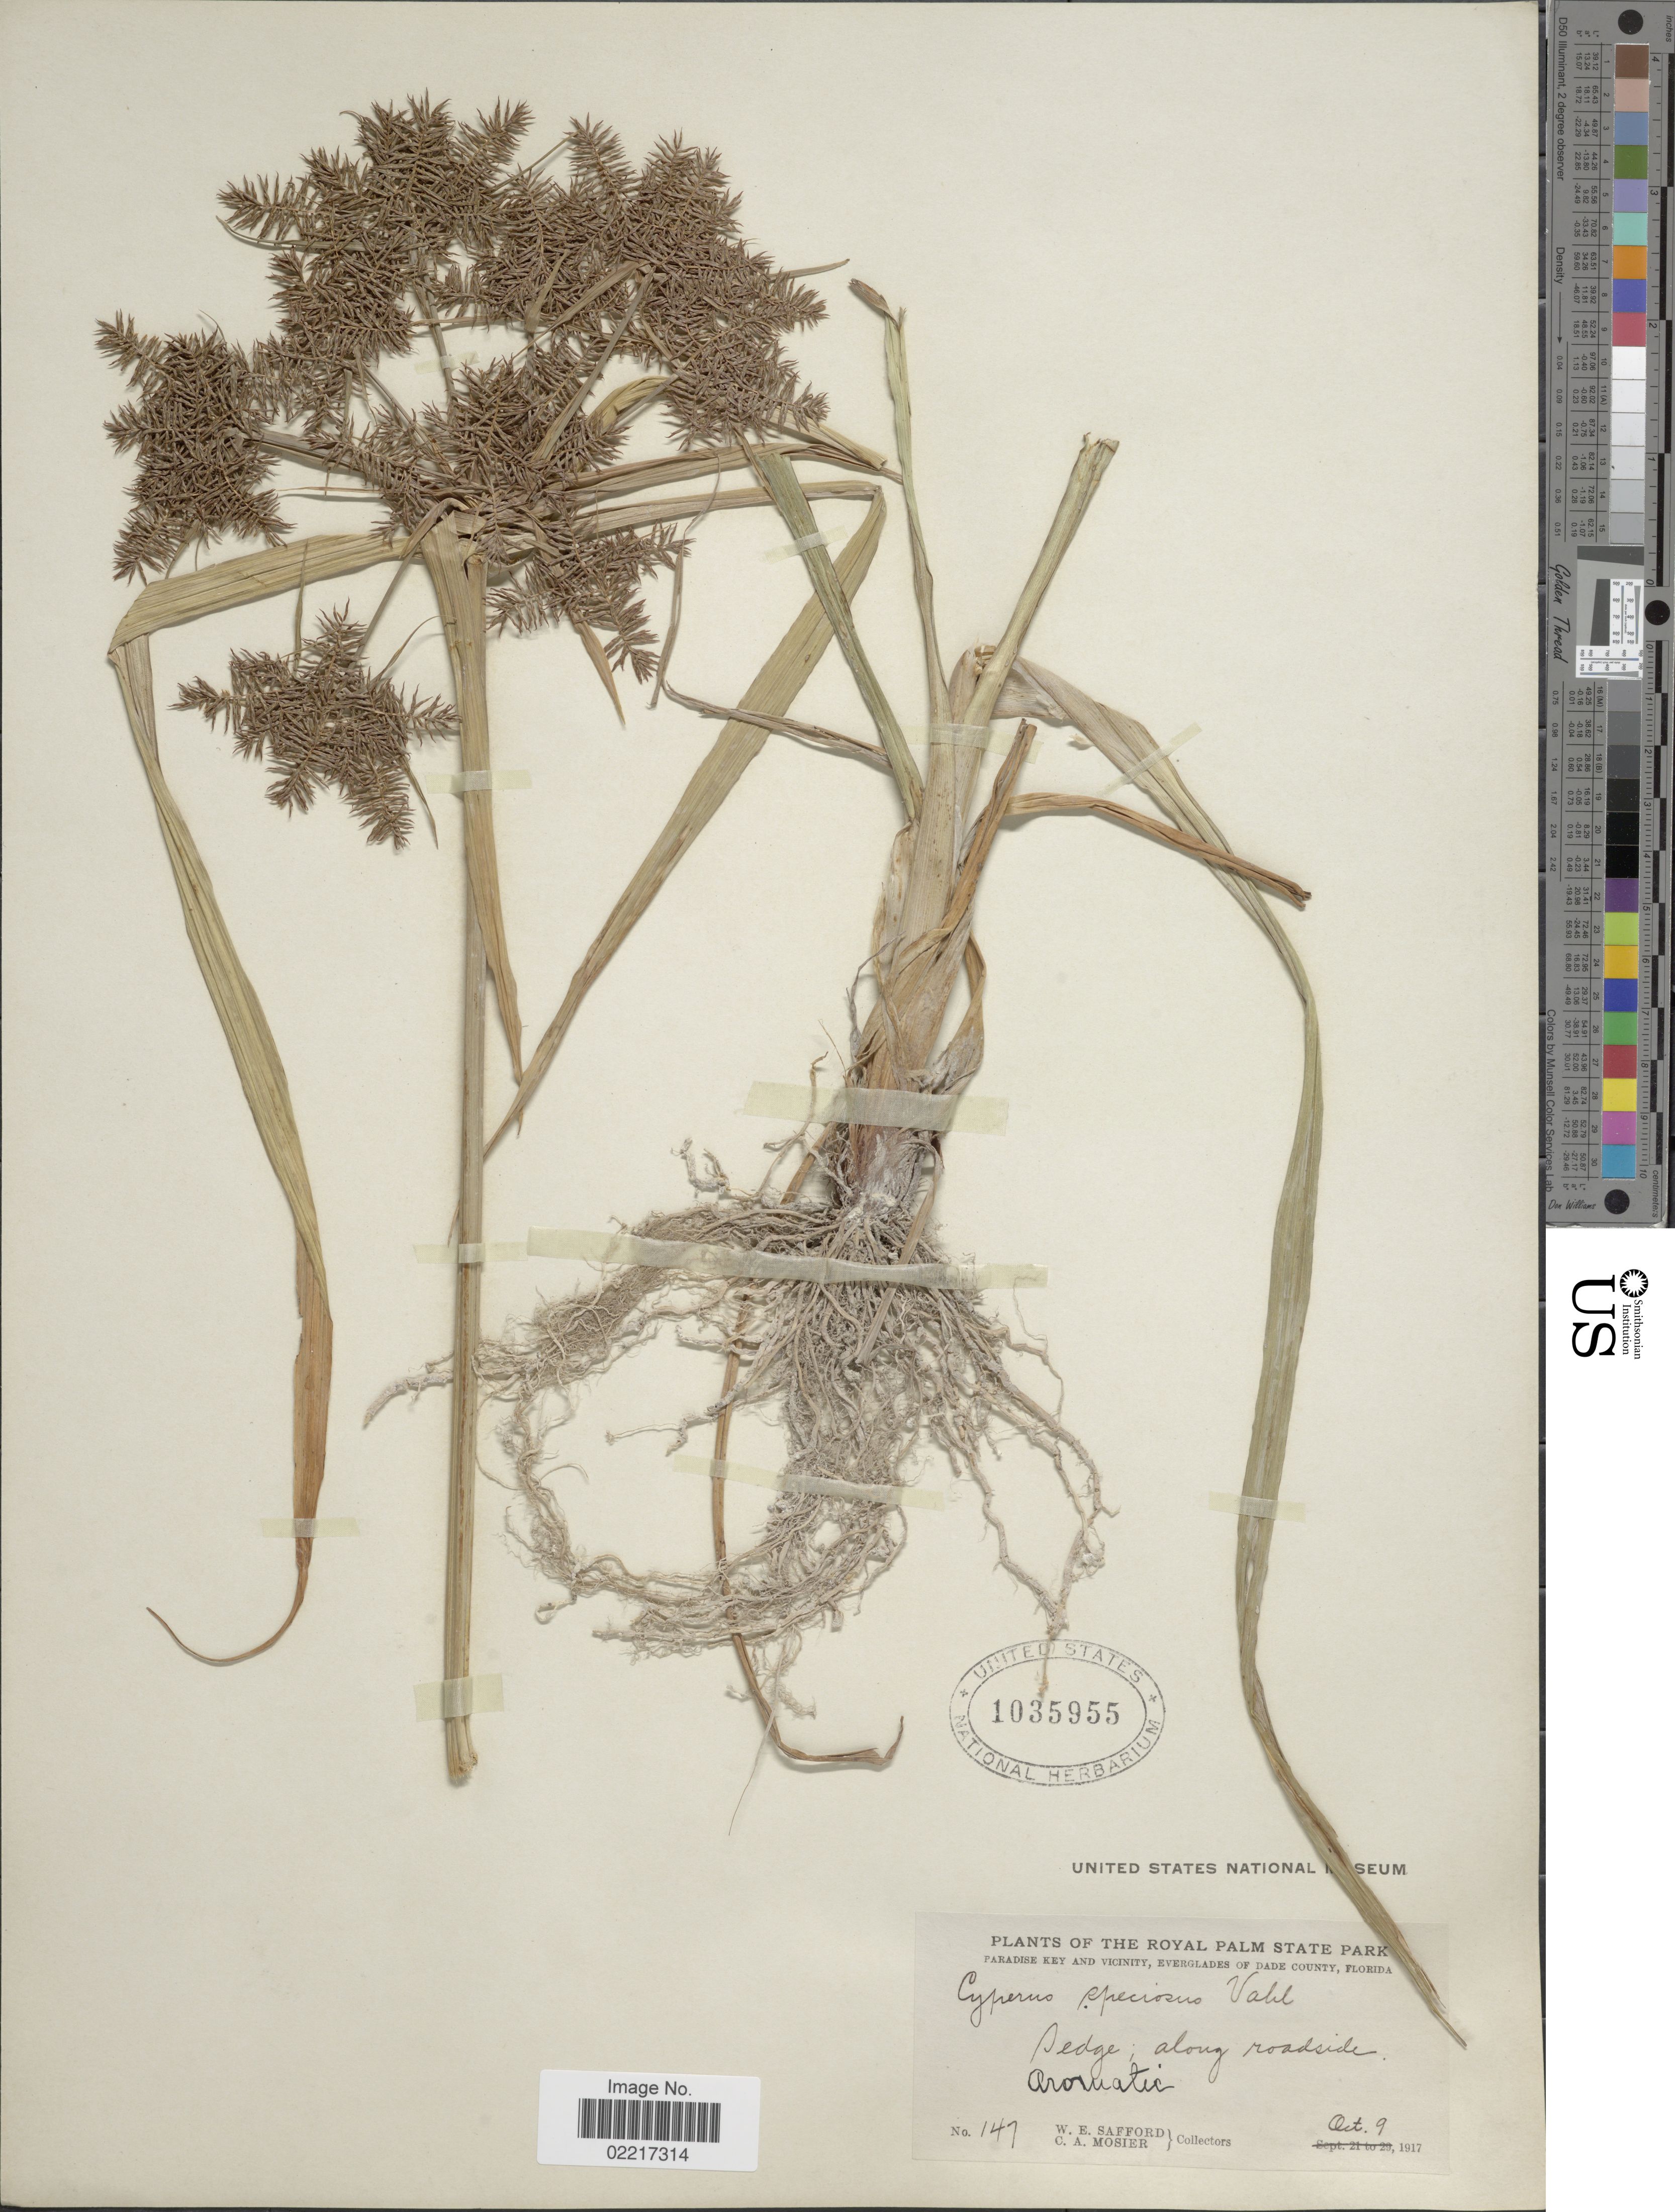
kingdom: Plantae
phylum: Tracheophyta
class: Liliopsida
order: Poales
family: Cyperaceae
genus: Cyperus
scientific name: Cyperus odoratus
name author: L.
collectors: W. E. Safford & C. A. Mosier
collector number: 147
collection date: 1917-10-09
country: United States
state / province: Florida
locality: Royal Palm State Park, Paradise Key and Vicinity, Everglades of Dade County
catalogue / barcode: US 1035955